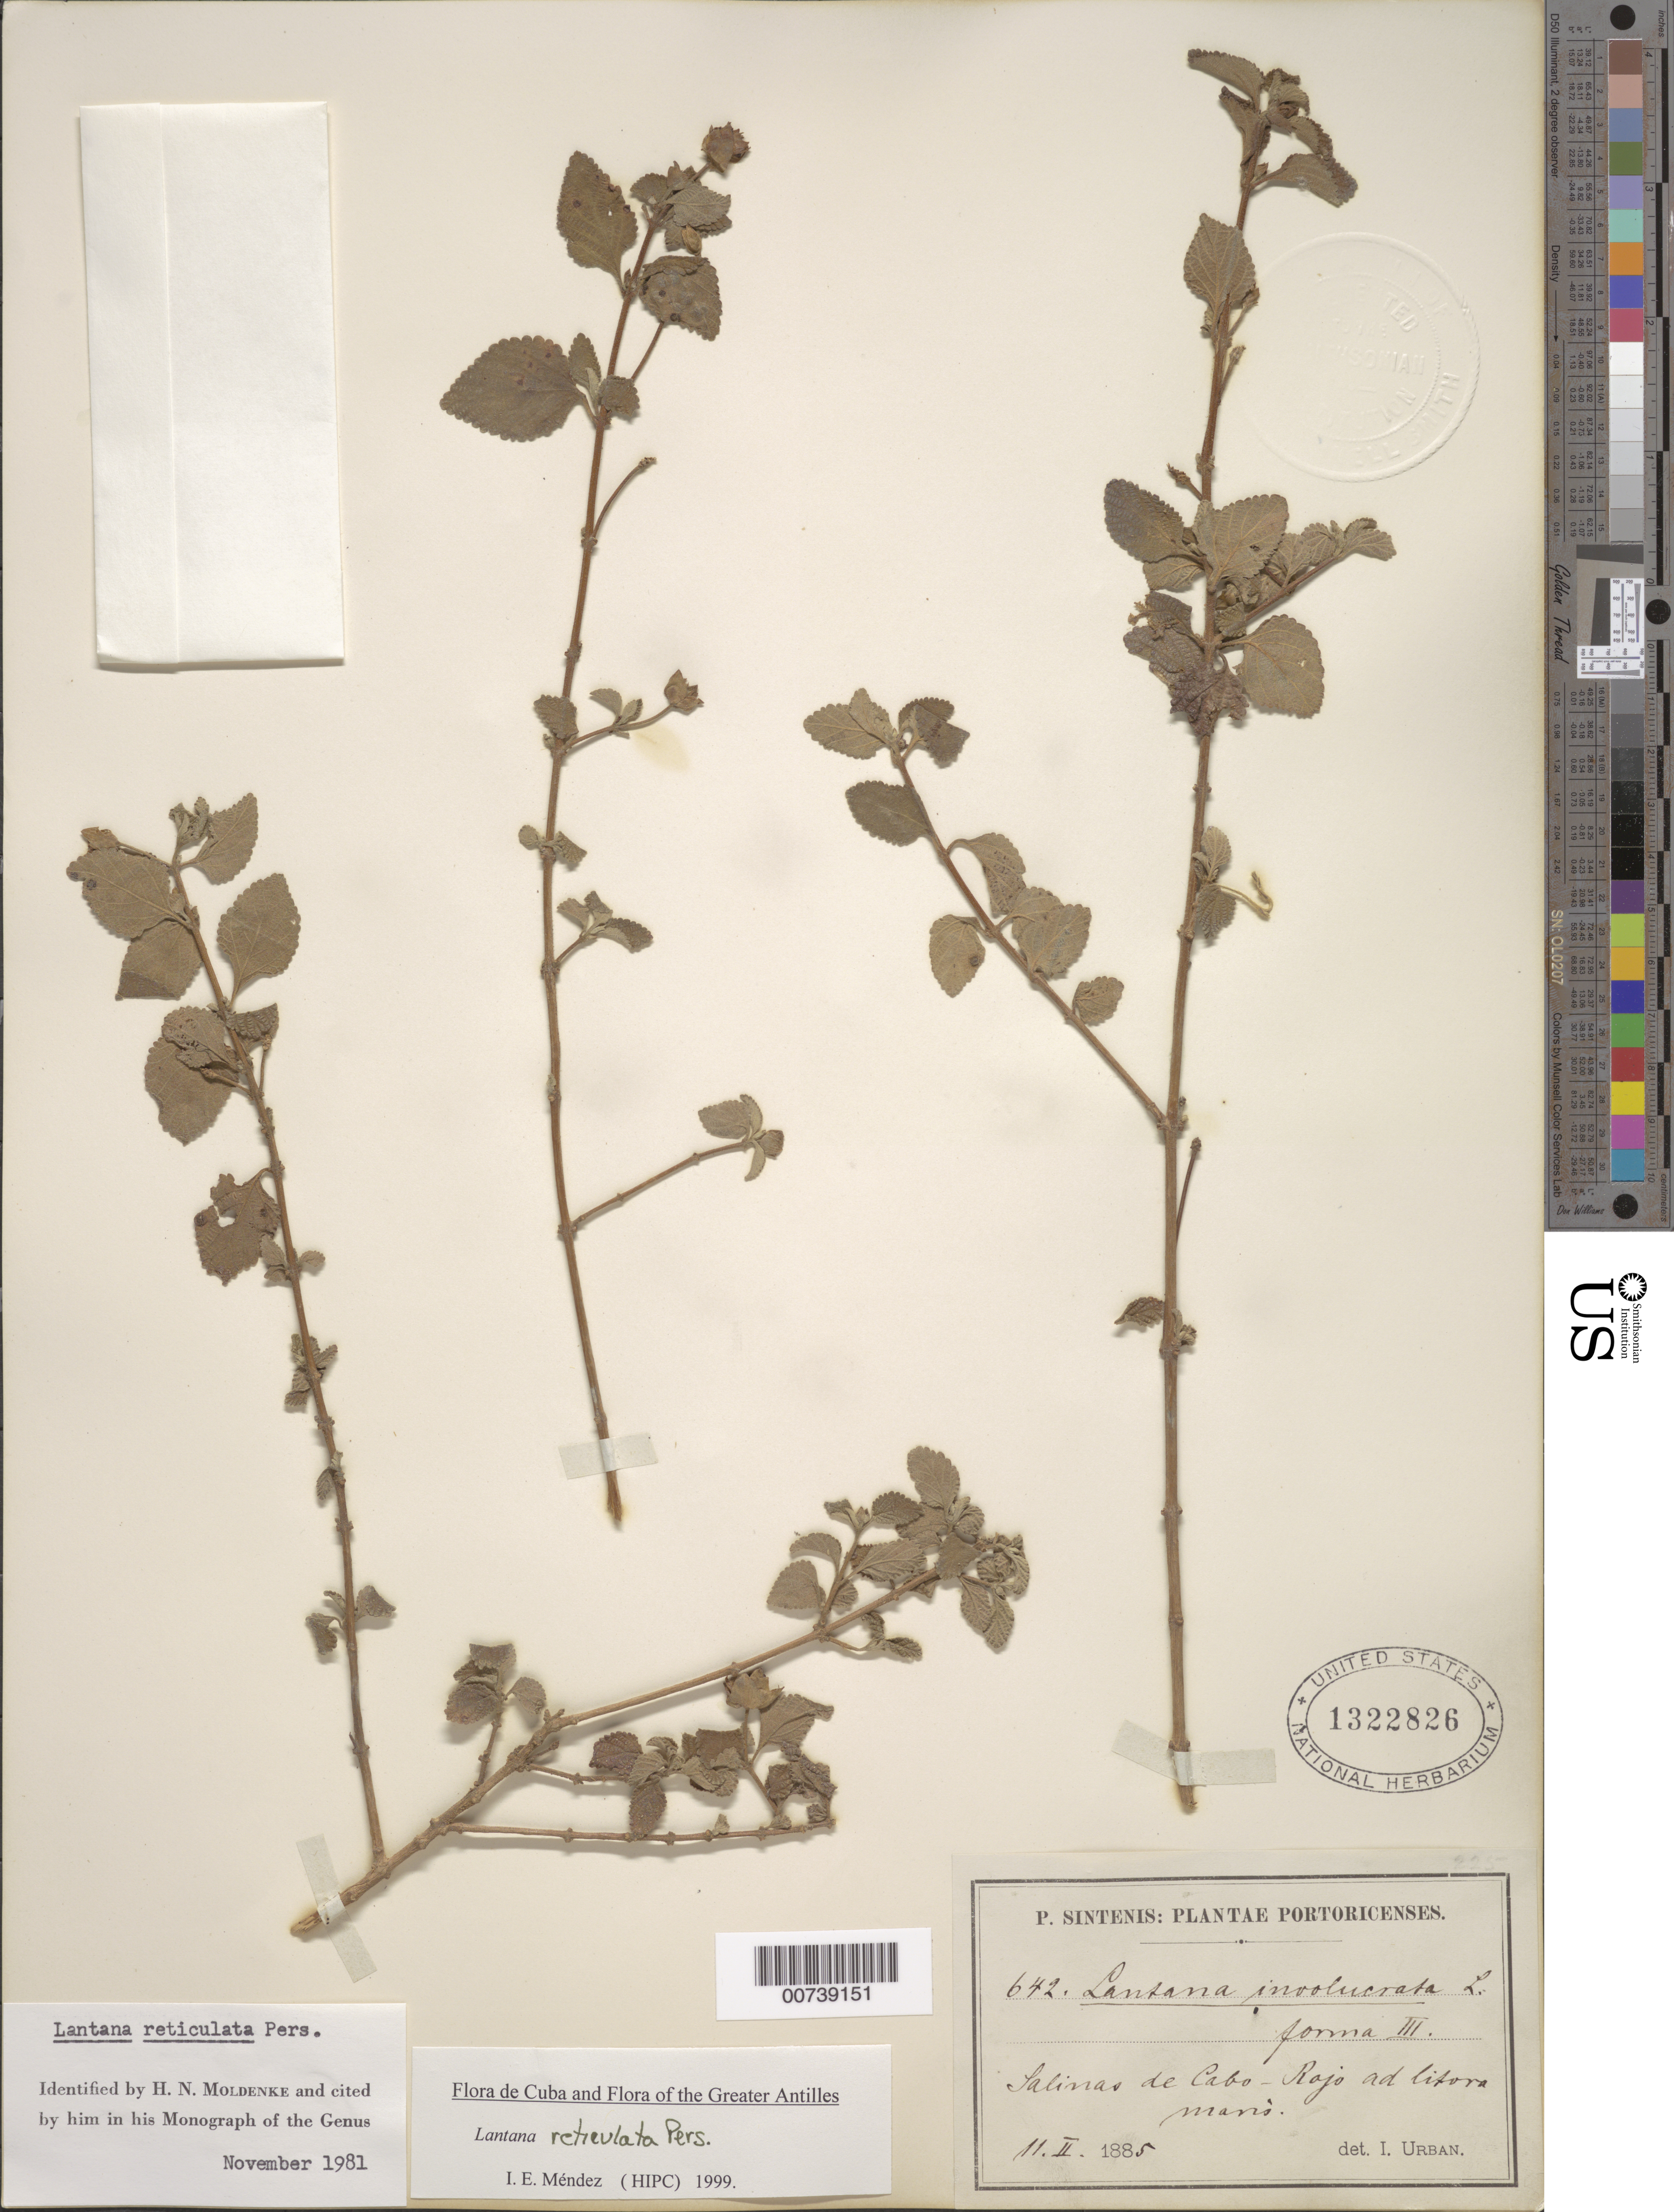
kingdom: Plantae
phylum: Tracheophyta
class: Magnoliopsida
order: Lamiales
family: Verbenaceae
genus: Lantana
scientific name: Lantana reticulata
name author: Pers.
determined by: Méndez, Isidro E., (HIPC)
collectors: P. Sintenis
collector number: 642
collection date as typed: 11 Feb 1885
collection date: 1885-02-11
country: Puerto Rico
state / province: Cabo Rojo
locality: Salinas de Cabo Rojo ad litora maris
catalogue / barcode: US 1322826